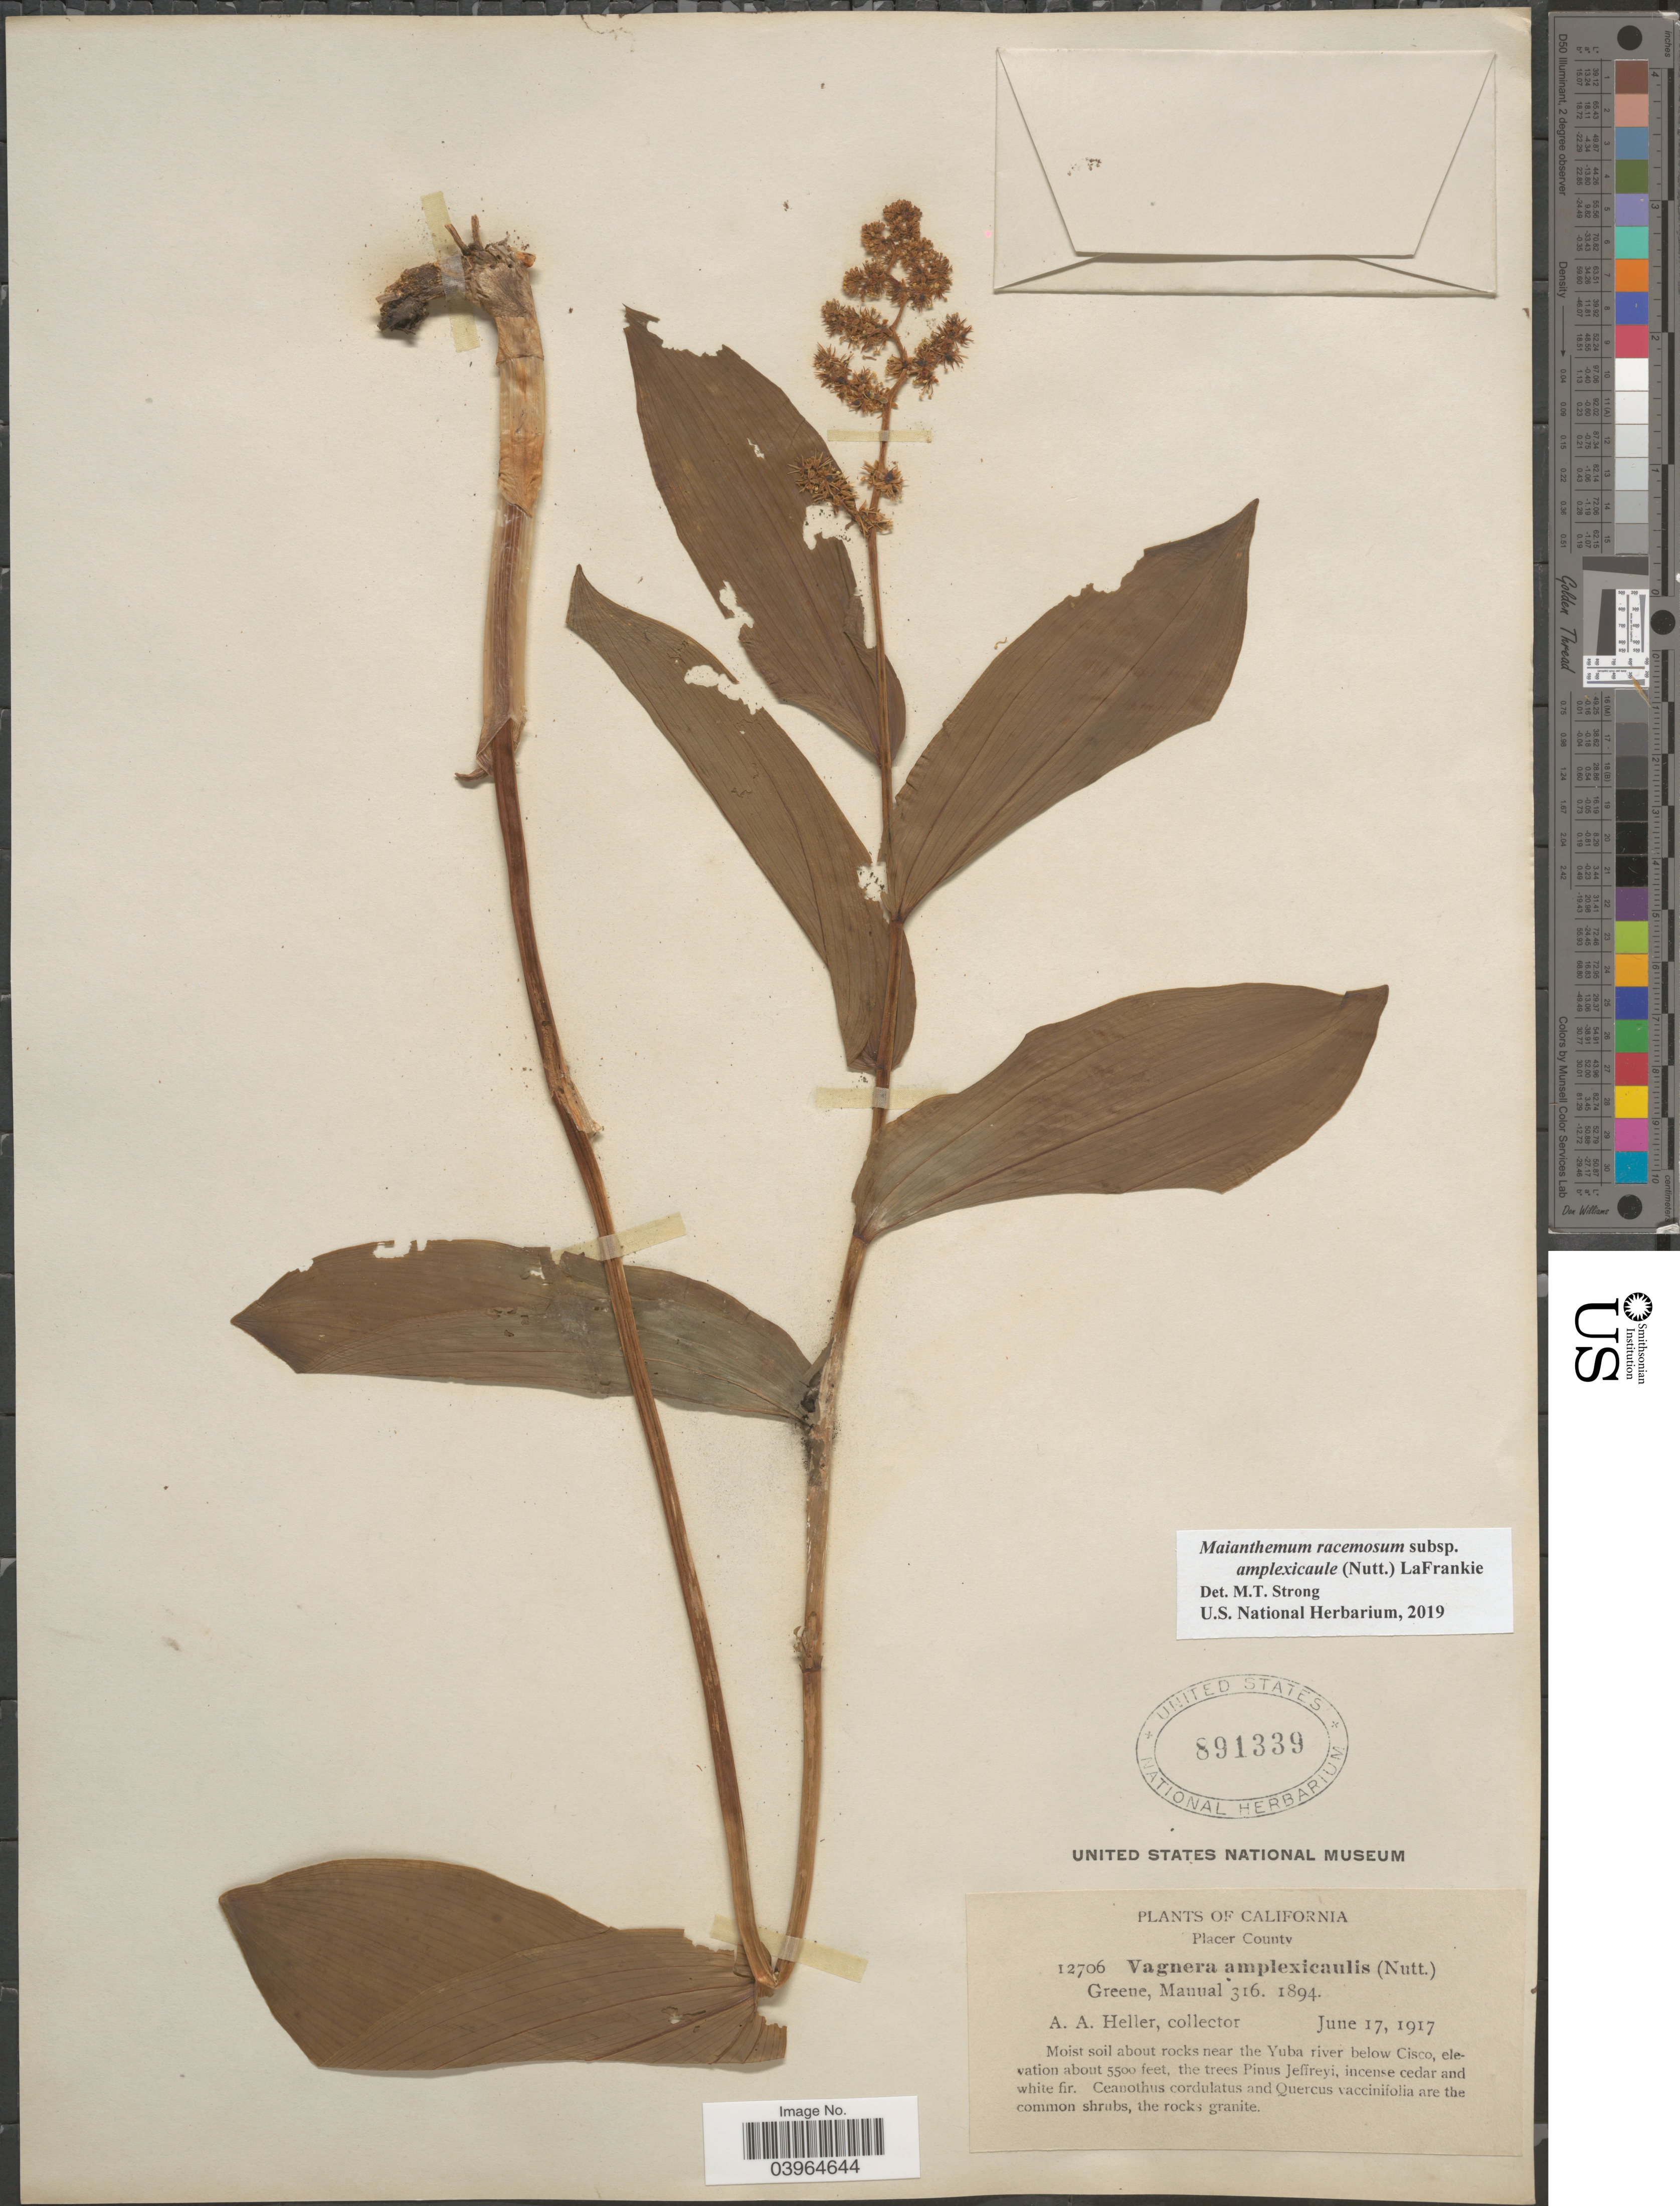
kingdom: Plantae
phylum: Tracheophyta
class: Liliopsida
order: Asparagales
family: Asparagaceae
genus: Maianthemum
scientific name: Maianthemum racemosum subsp. amplexicaule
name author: (Nutt.) LaFrankie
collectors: A. A. Heller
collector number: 12706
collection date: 1917-06-17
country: United States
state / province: California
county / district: Placer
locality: Placer County. Moist soil about rocks near the Yuba river below Cisco.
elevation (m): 1676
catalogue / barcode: US 891339